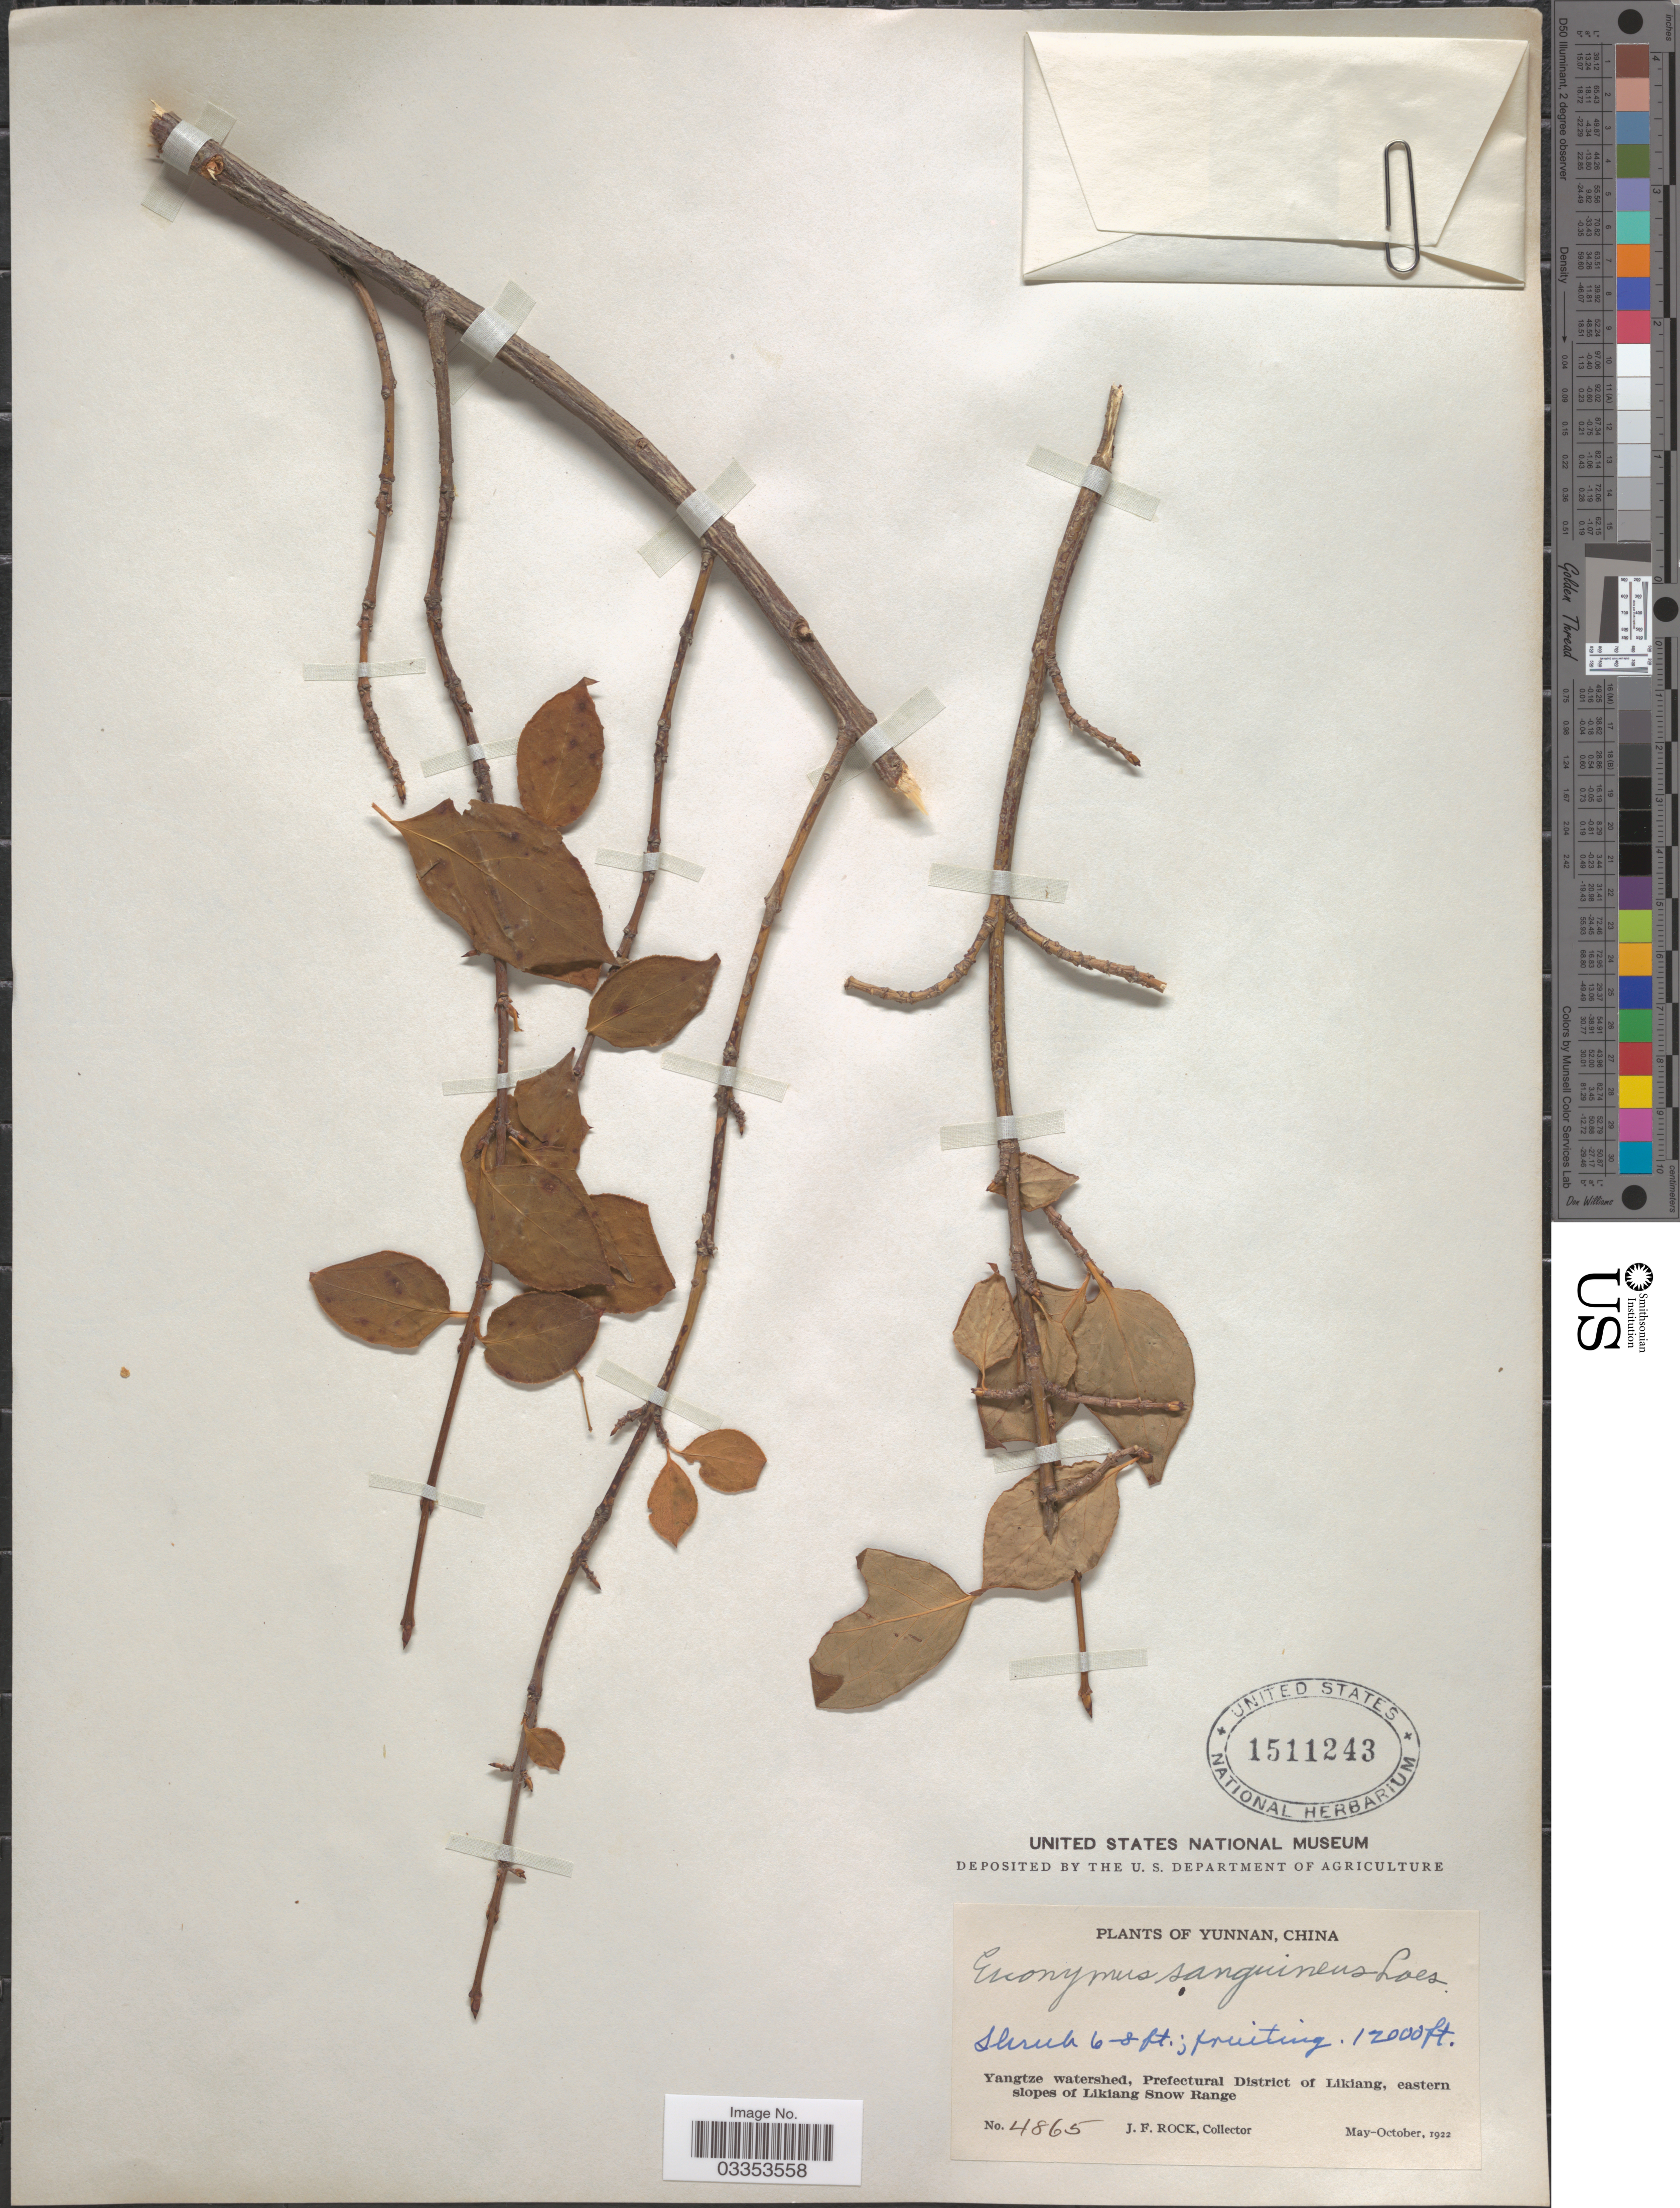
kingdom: Plantae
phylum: Tracheophyta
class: Magnoliopsida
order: Celastrales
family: Celastraceae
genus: Euonymus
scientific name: Euonymus sanguineus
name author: Loes.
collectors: J. Rock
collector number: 4865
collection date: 1922-05/1922-10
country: China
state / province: Yunnan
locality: Yangtze watershed, Prefectural District of Likiang, eastern slopes of Likiang Snow Range.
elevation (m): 3658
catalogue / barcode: US 1511243